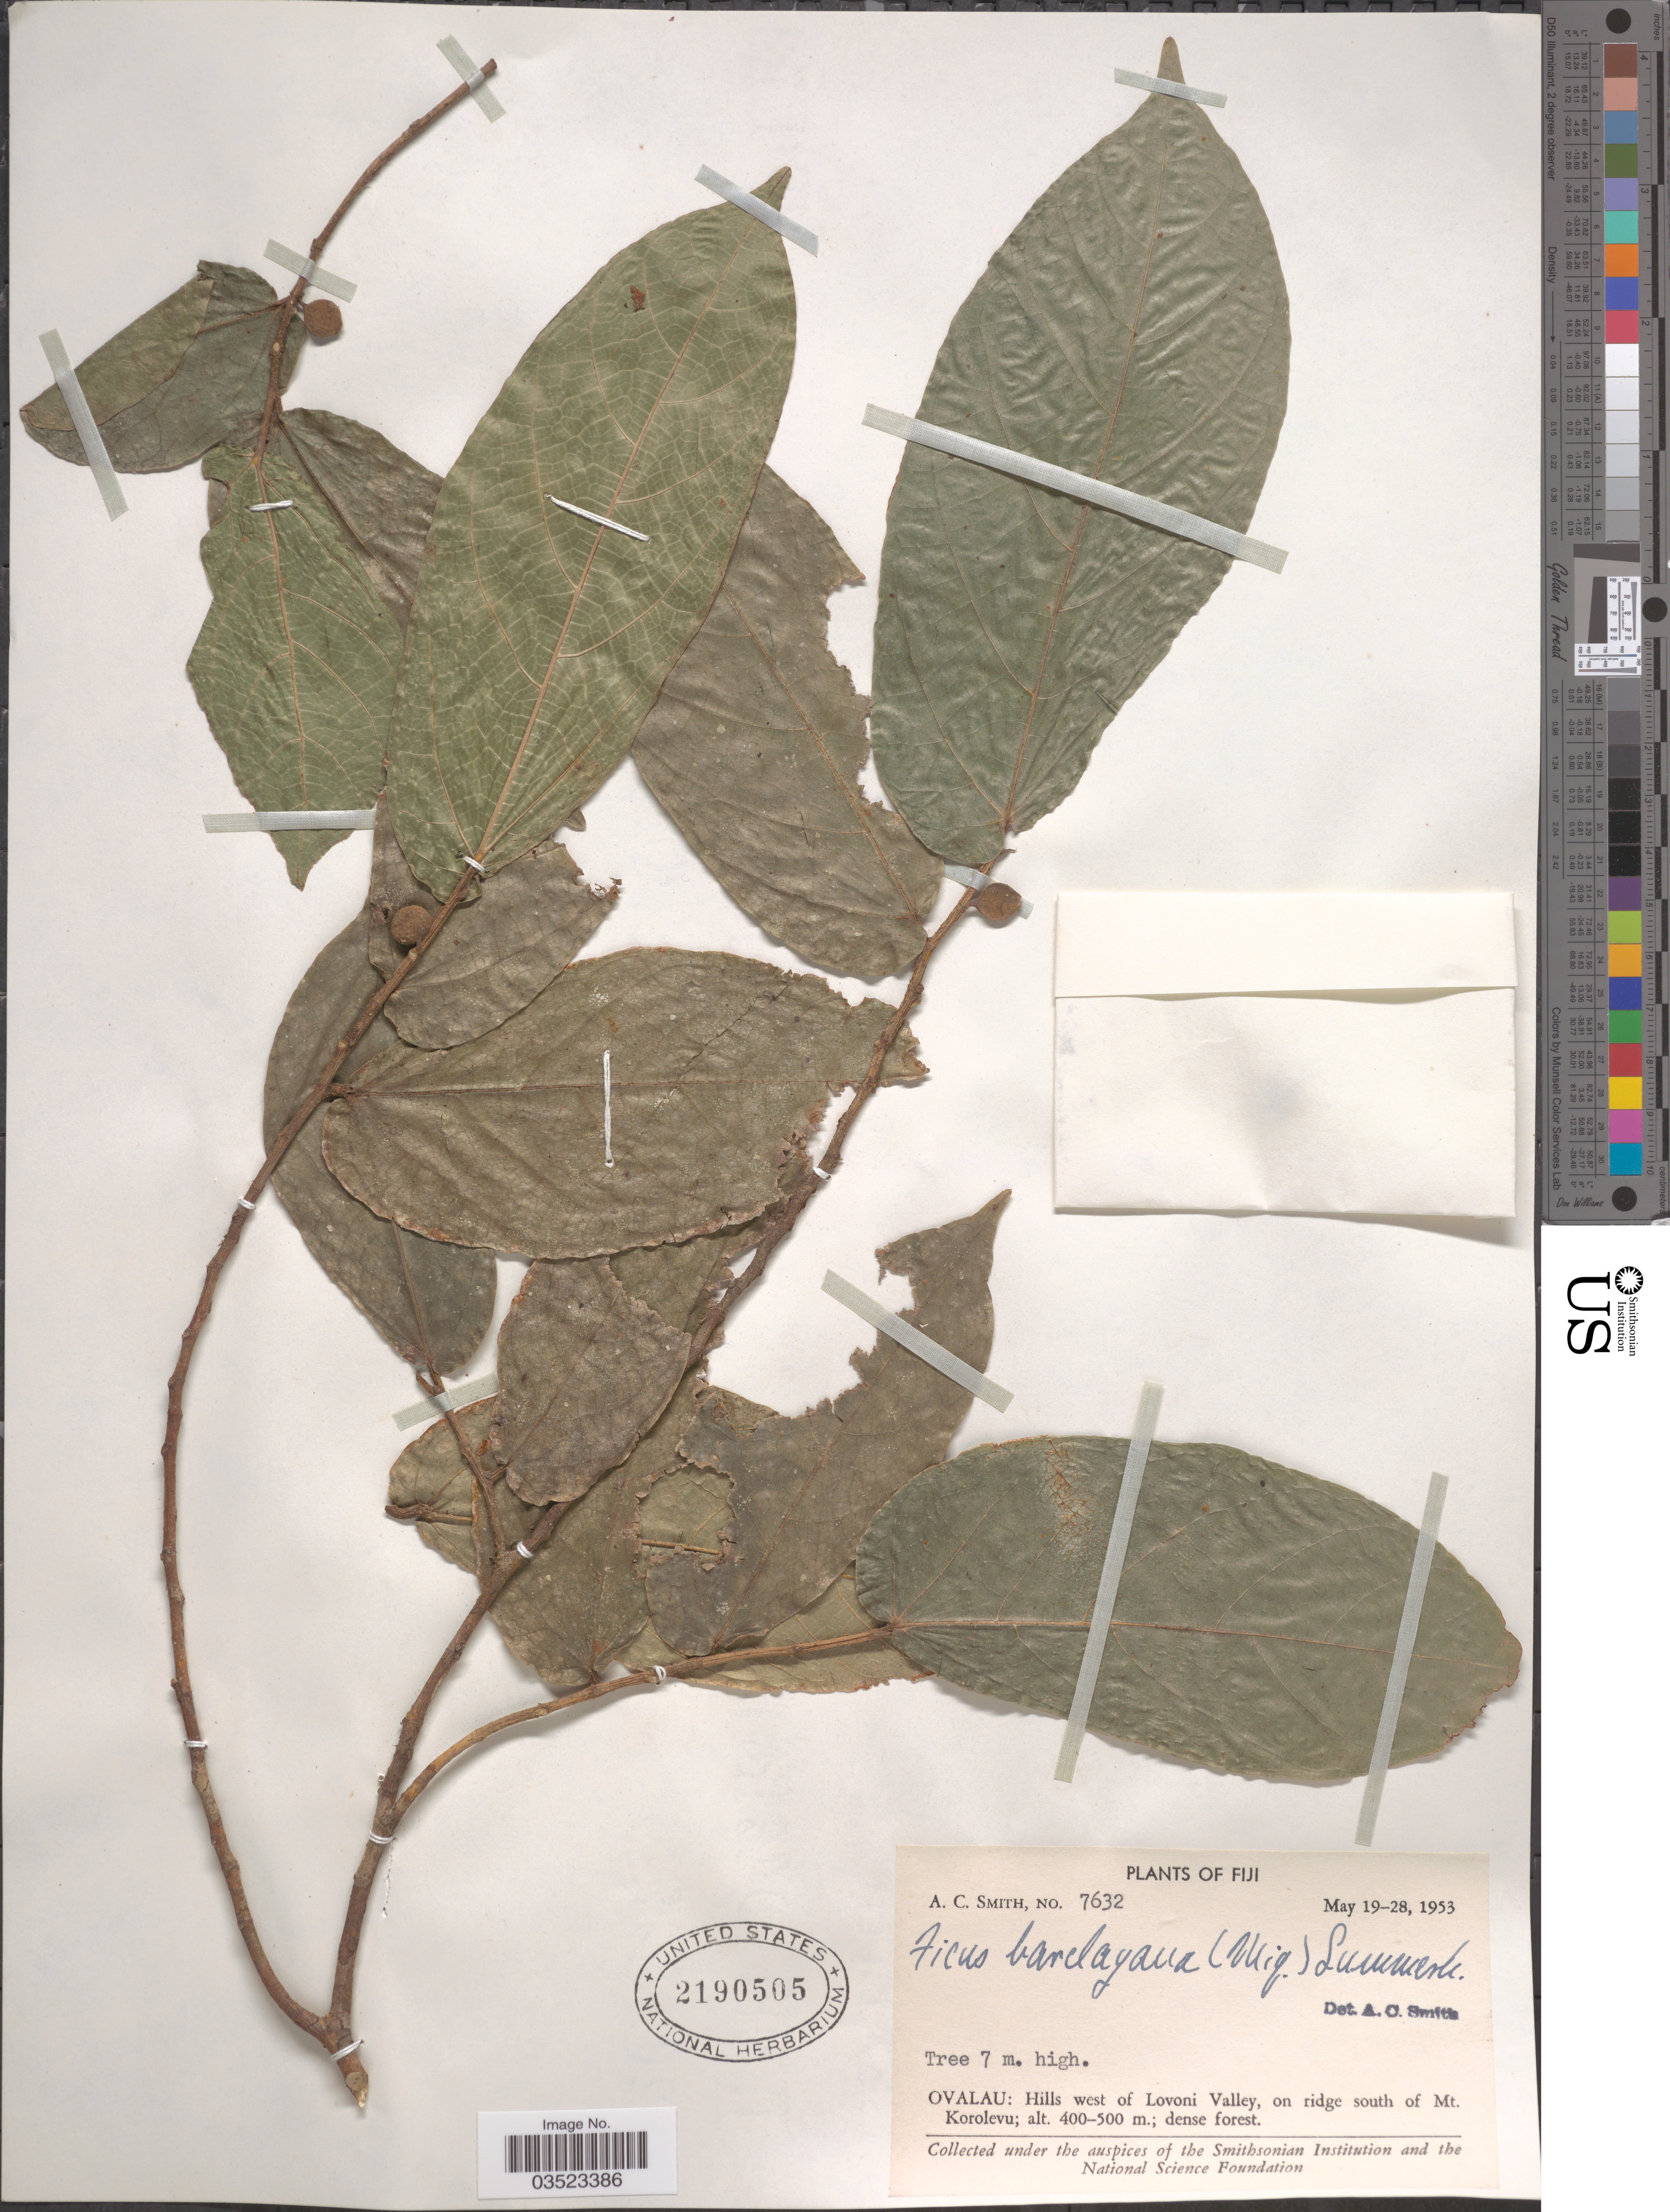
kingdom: Plantae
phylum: Tracheophyta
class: Magnoliopsida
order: Rosales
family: Moraceae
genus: Ficus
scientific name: Ficus barclayana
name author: (Miq.) Summerh.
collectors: A. C. Smith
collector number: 7632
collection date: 1953-05-19/1953-05-28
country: Fiji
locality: Ovalau: Hills west of Lovoni Valley, on ridge south of Mt. Korolevu.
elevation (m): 400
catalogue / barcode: US 2190505